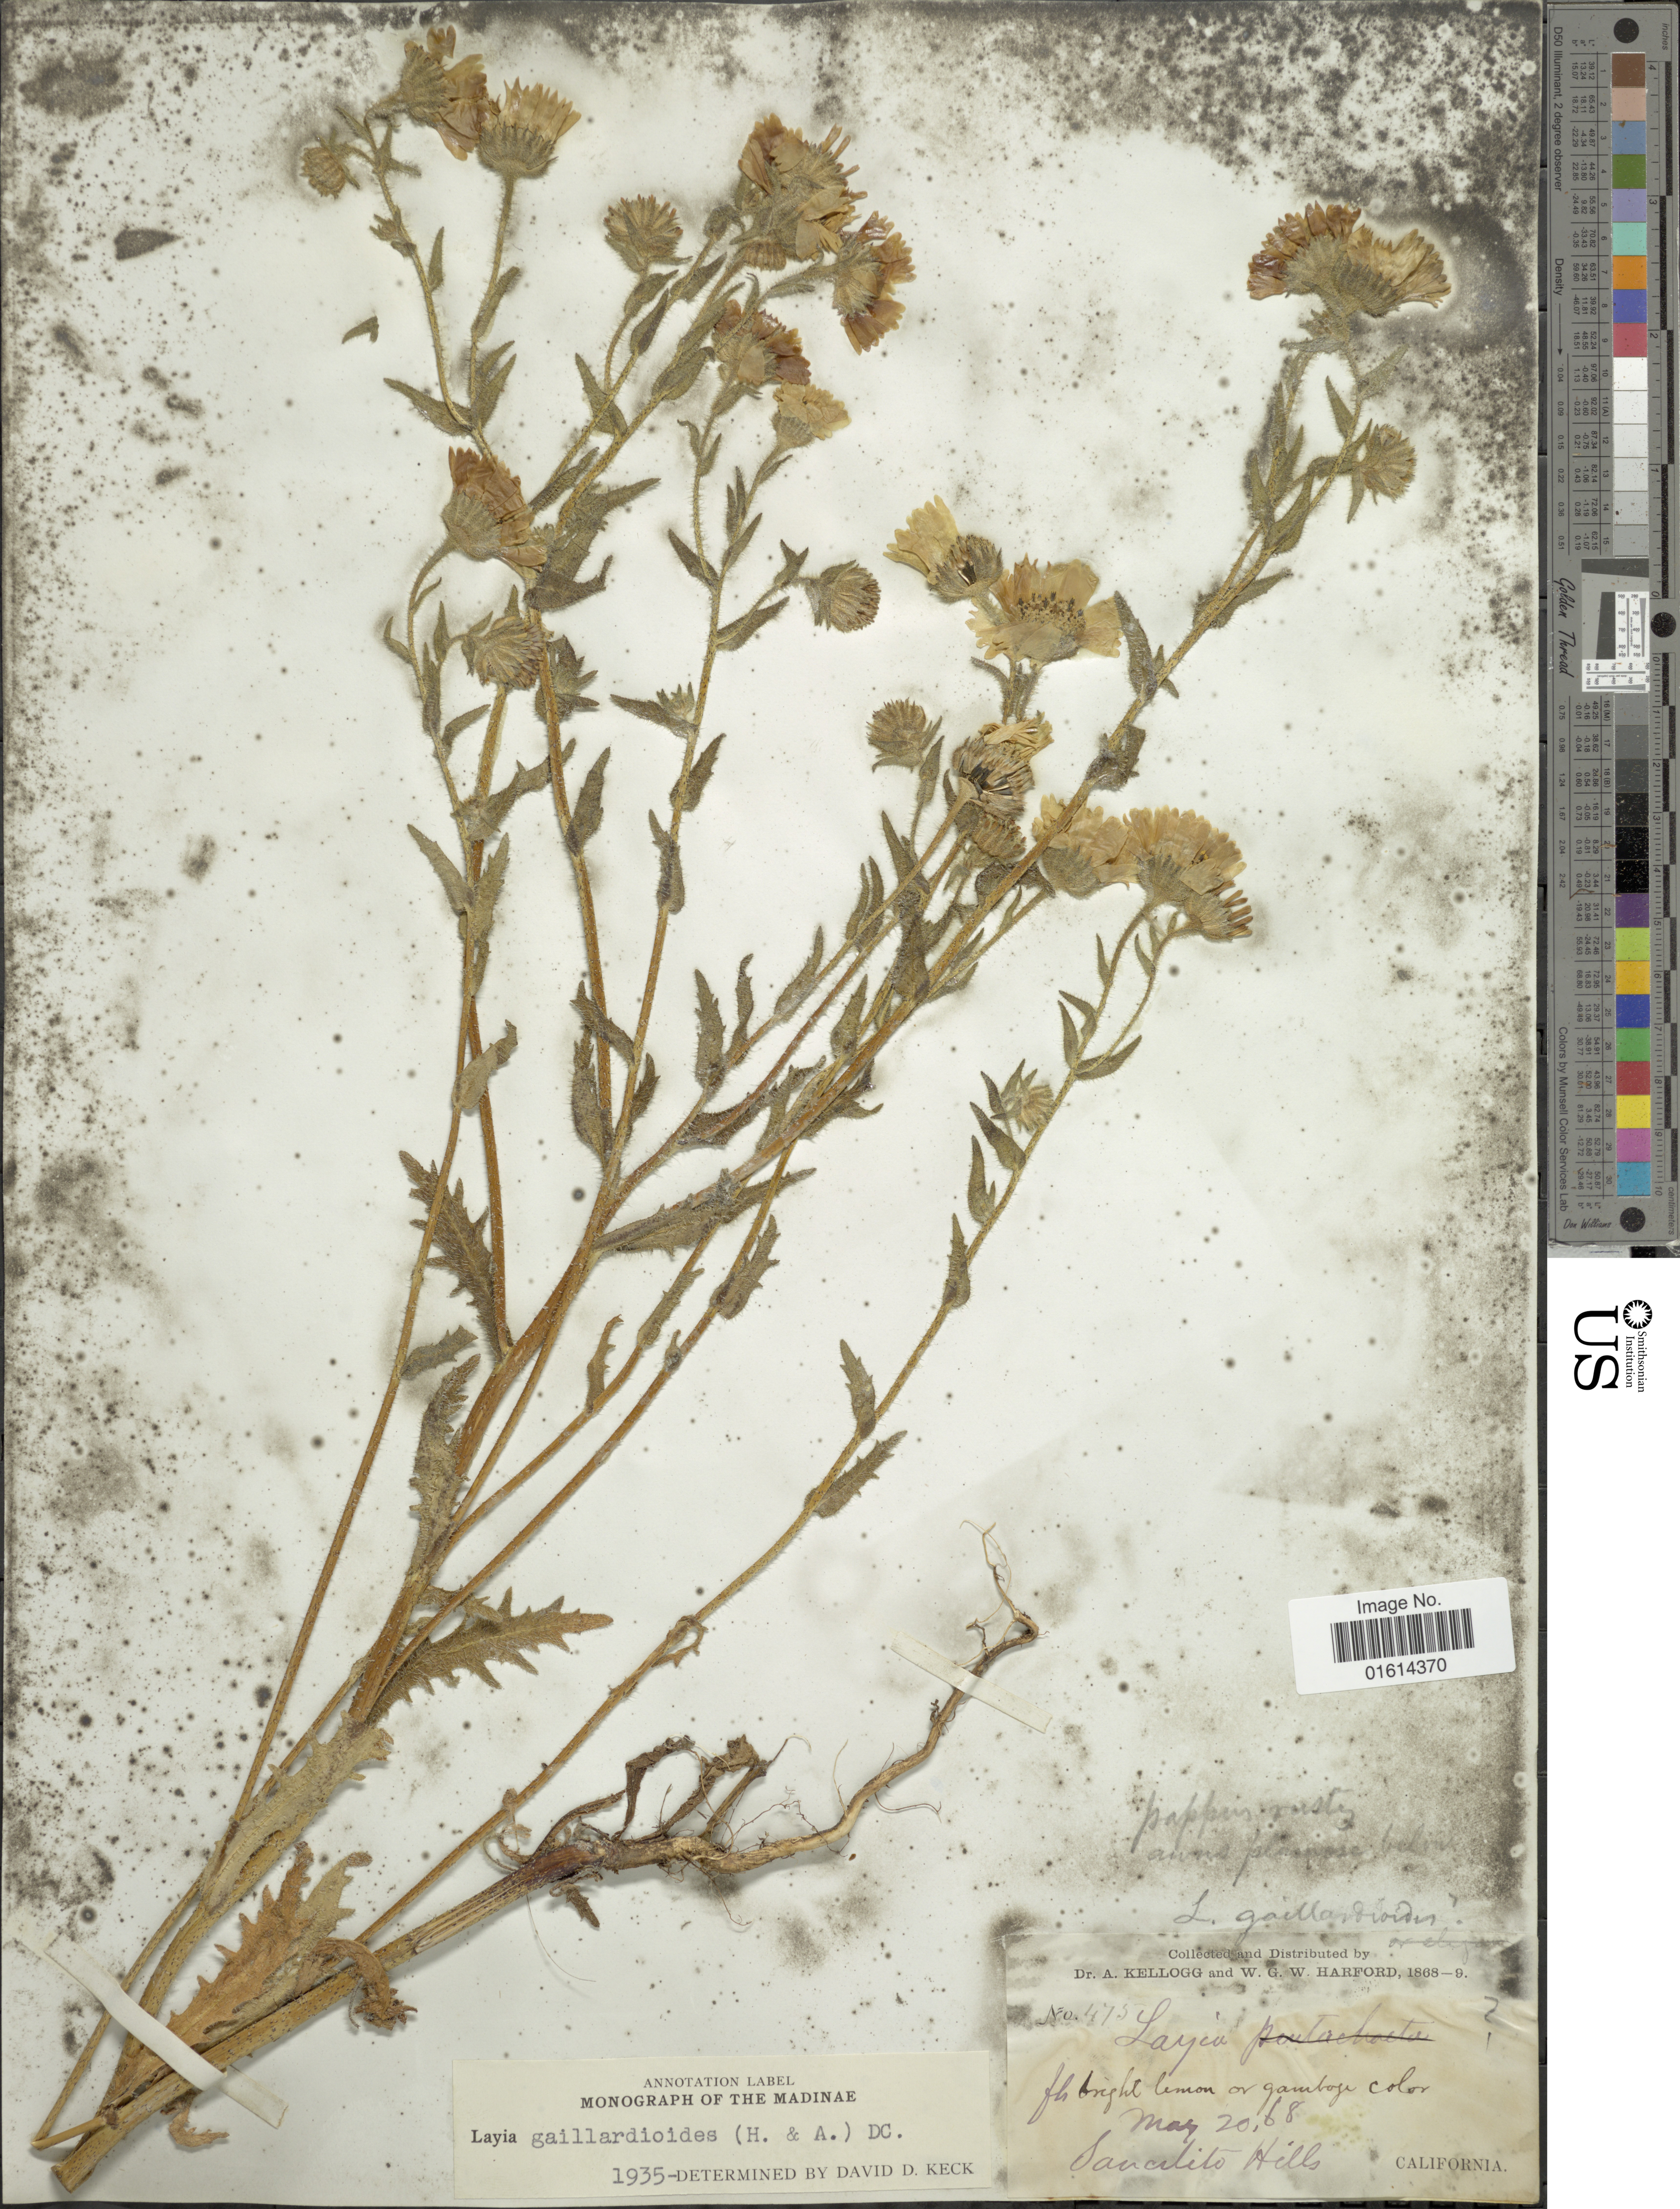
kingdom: Plantae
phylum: Tracheophyta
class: Magnoliopsida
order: Asterales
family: Asteraceae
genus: Layia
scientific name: Layia gaillardioides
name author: (Hook. & Arn.) DC.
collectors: A. Kellogg & W. G. W. Harford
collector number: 475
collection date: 1868-05-20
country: United States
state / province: California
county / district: Marin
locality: Saucilito Hills